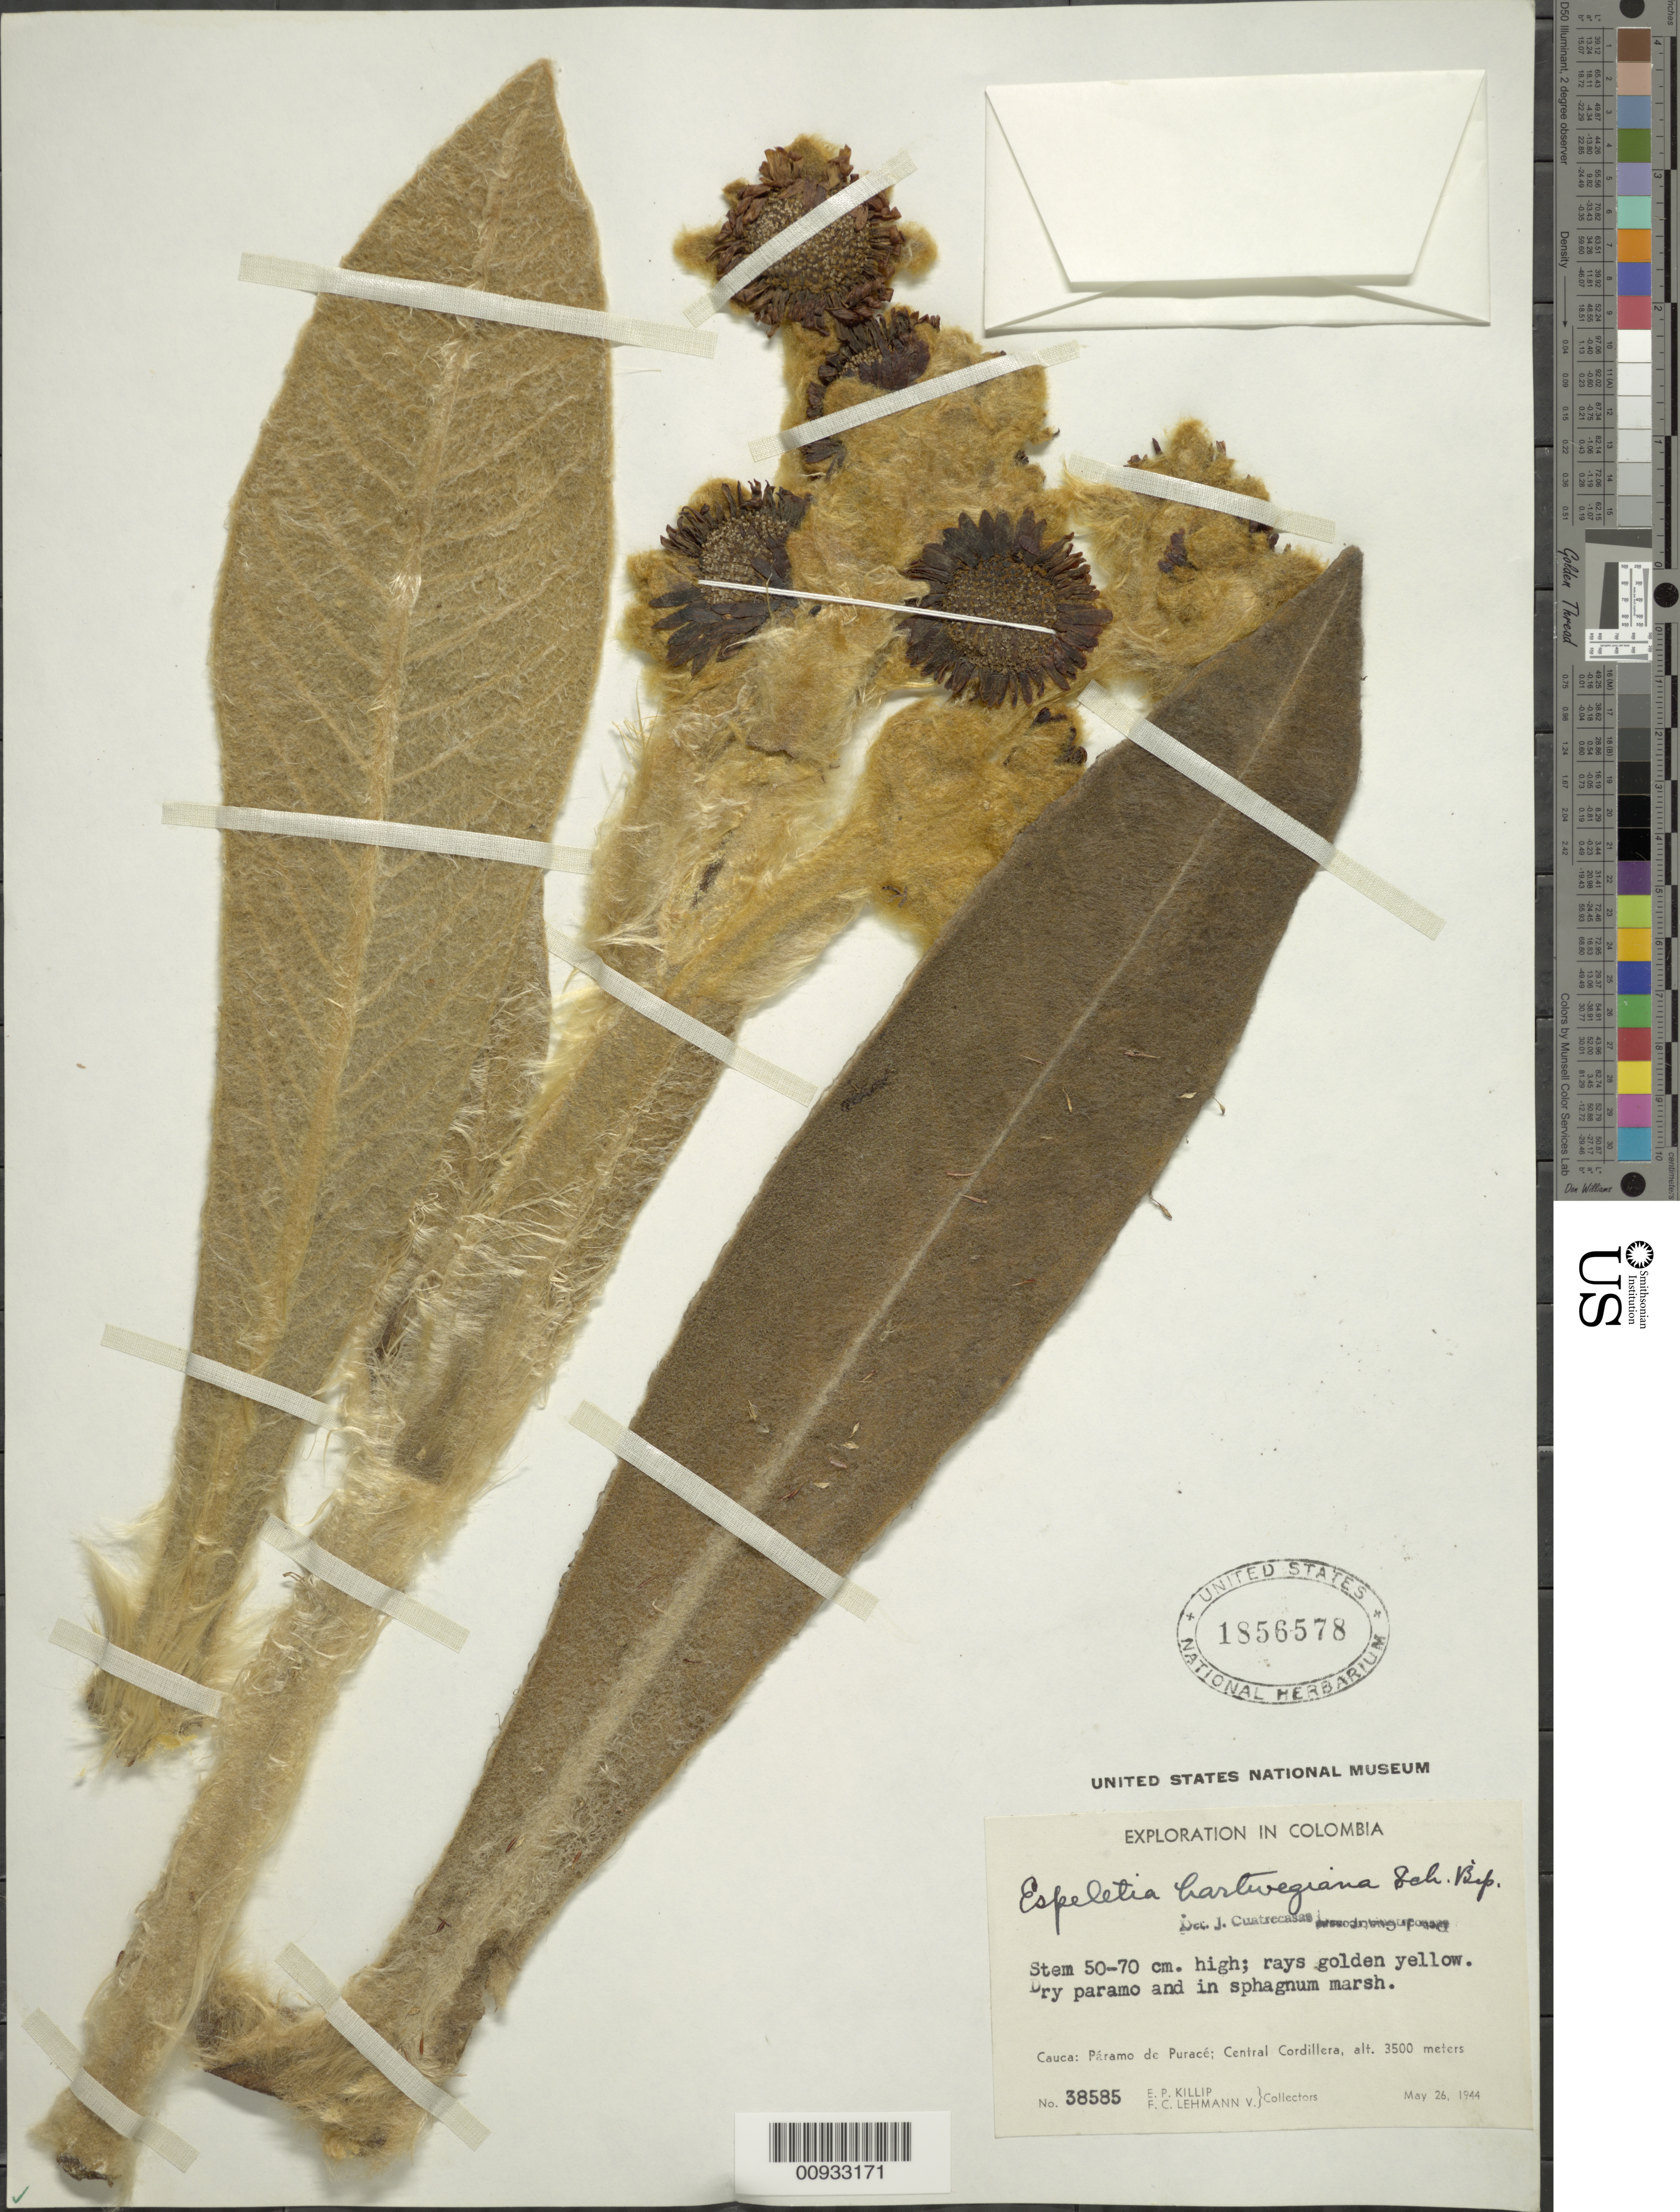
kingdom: Plantae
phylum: Tracheophyta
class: Magnoliopsida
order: Asterales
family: Asteraceae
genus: Espeletia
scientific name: Espeletia hartwegiana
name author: Sch. Bip. ex Cuatrec.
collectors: E. P. Killip & F. Lehmann v.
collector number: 38585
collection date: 1944-05-26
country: Colombia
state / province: Cauca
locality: Paramo de Purace; Central Cordillera.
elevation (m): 3500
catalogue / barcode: US 1856578